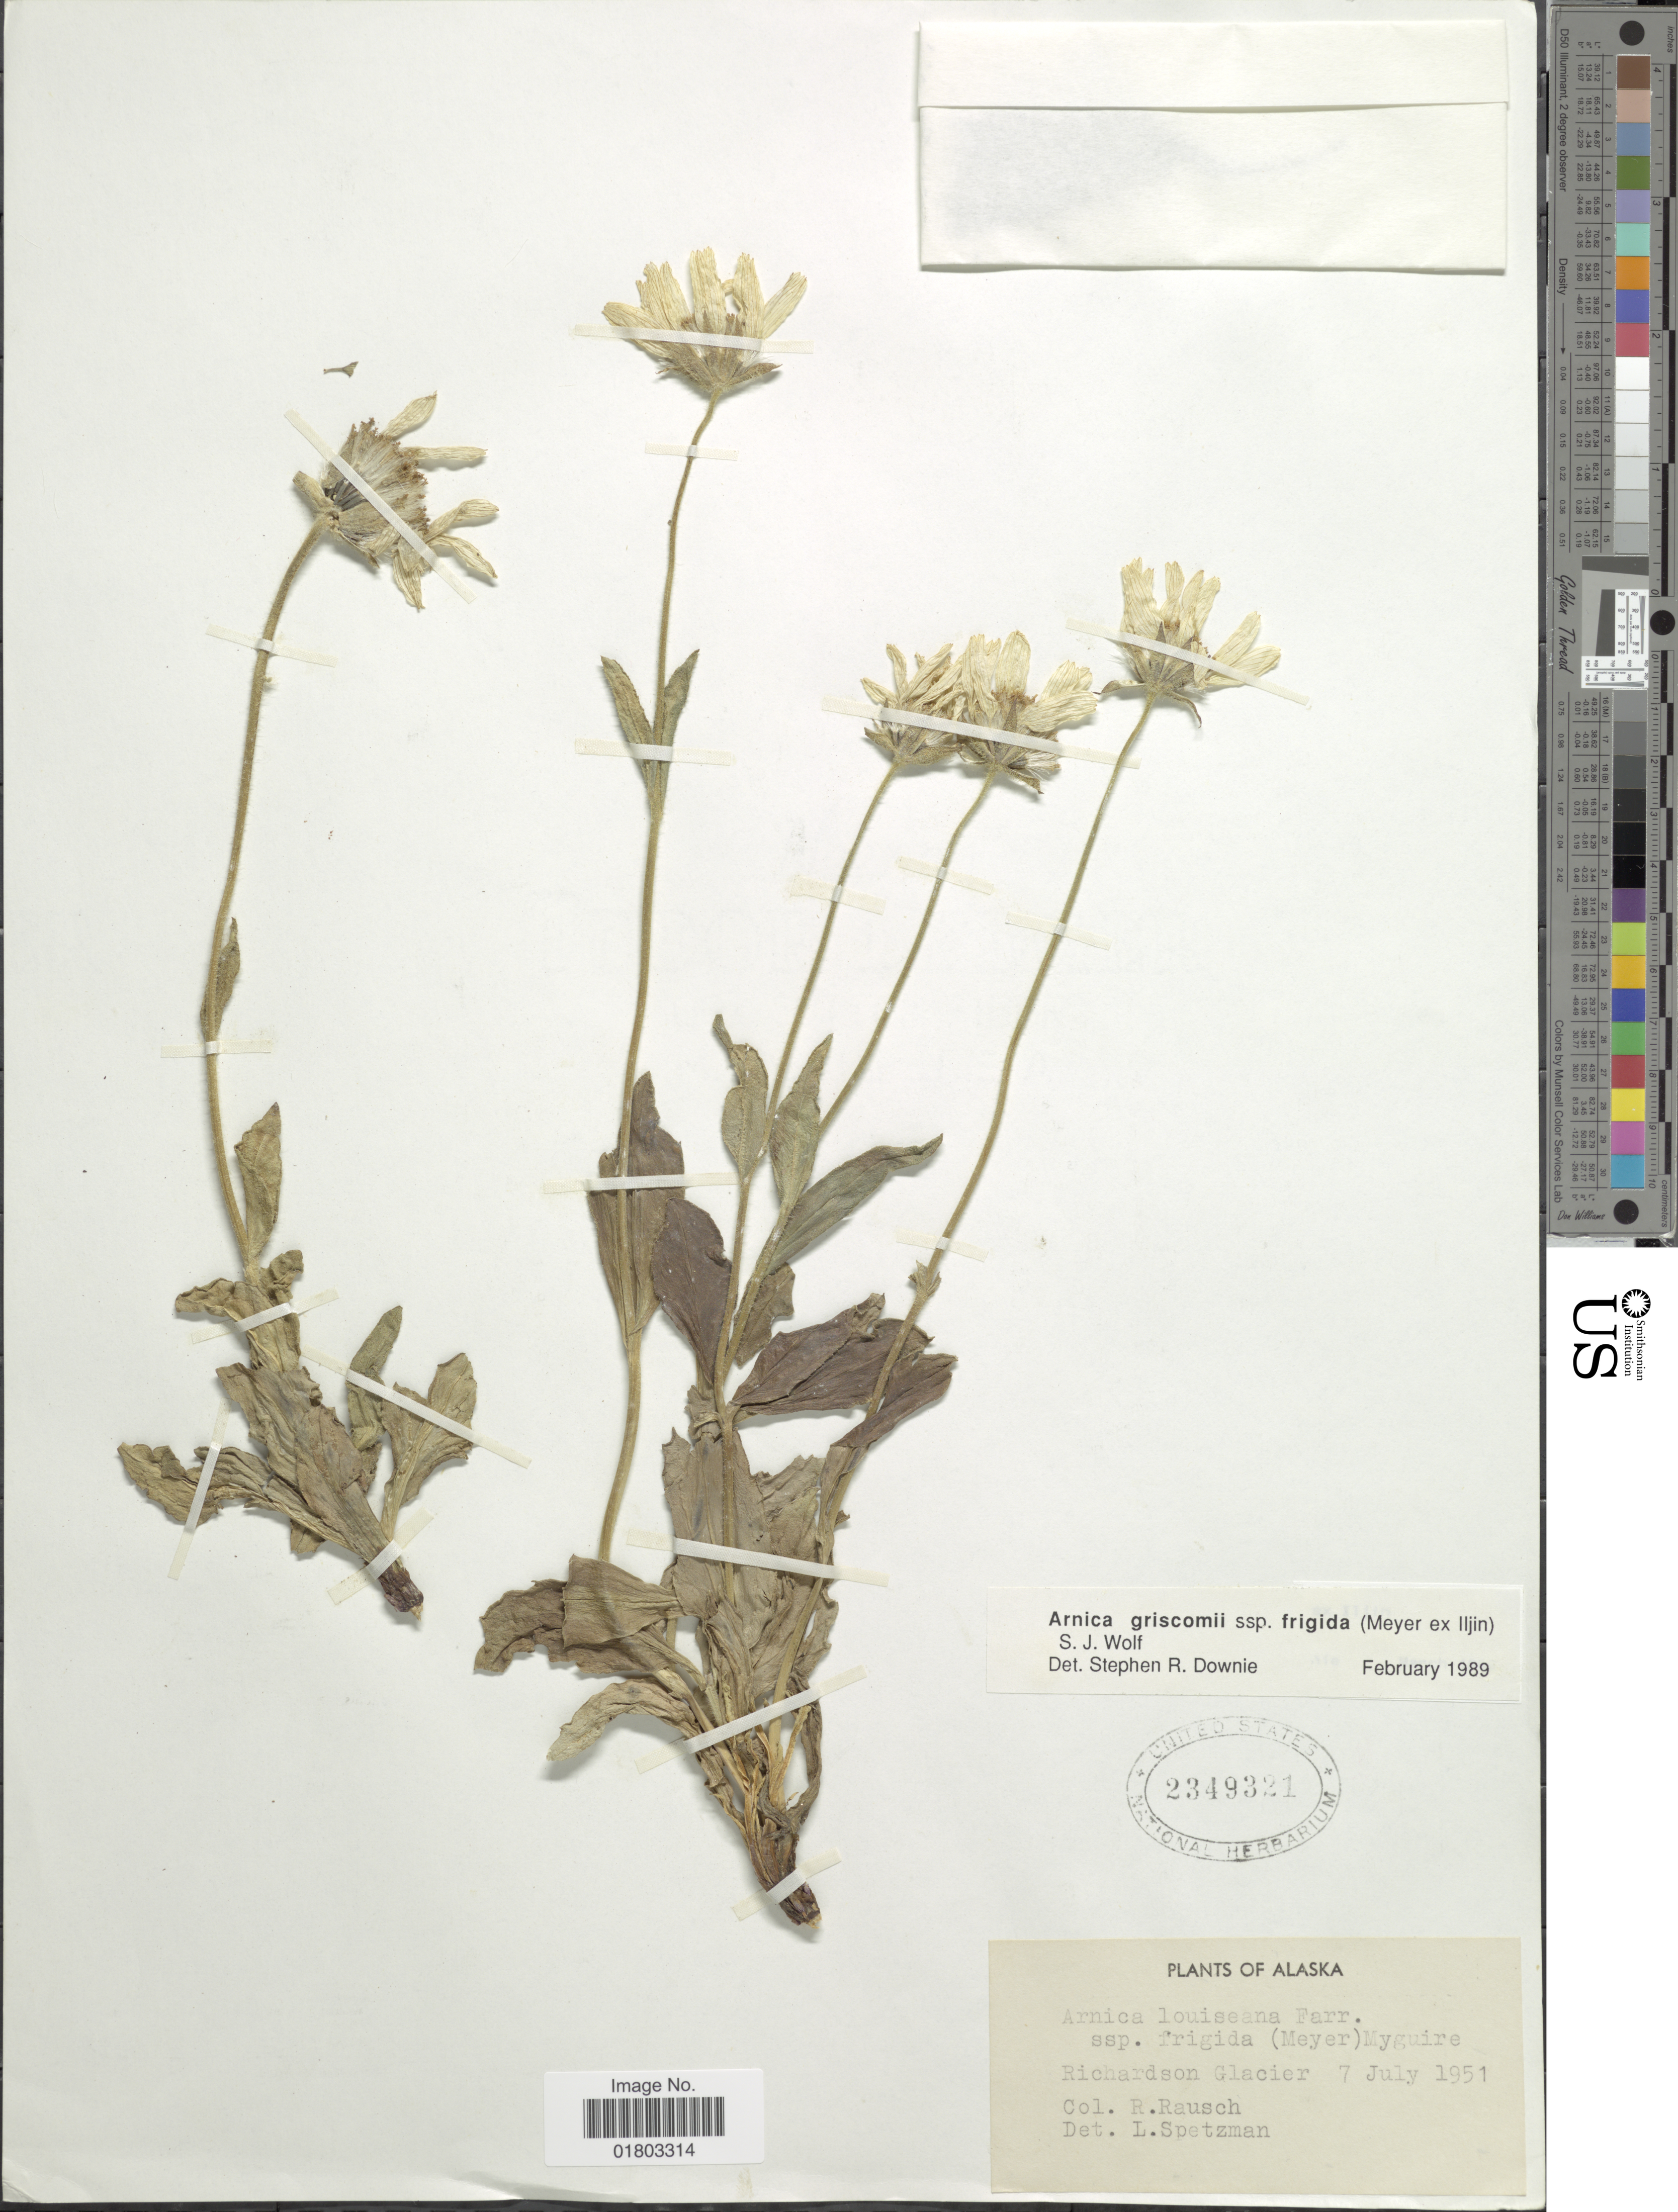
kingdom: Plantae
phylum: Tracheophyta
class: Magnoliopsida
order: Asterales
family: Asteraceae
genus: Arnica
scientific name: Arnica griscomii subsp. frigida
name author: (C.A. Mey. ex Iljin) S.J. Wolf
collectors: R. Rausch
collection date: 1951-07-07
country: United States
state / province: Alaska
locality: Richardson Glacier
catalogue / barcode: US 2349321